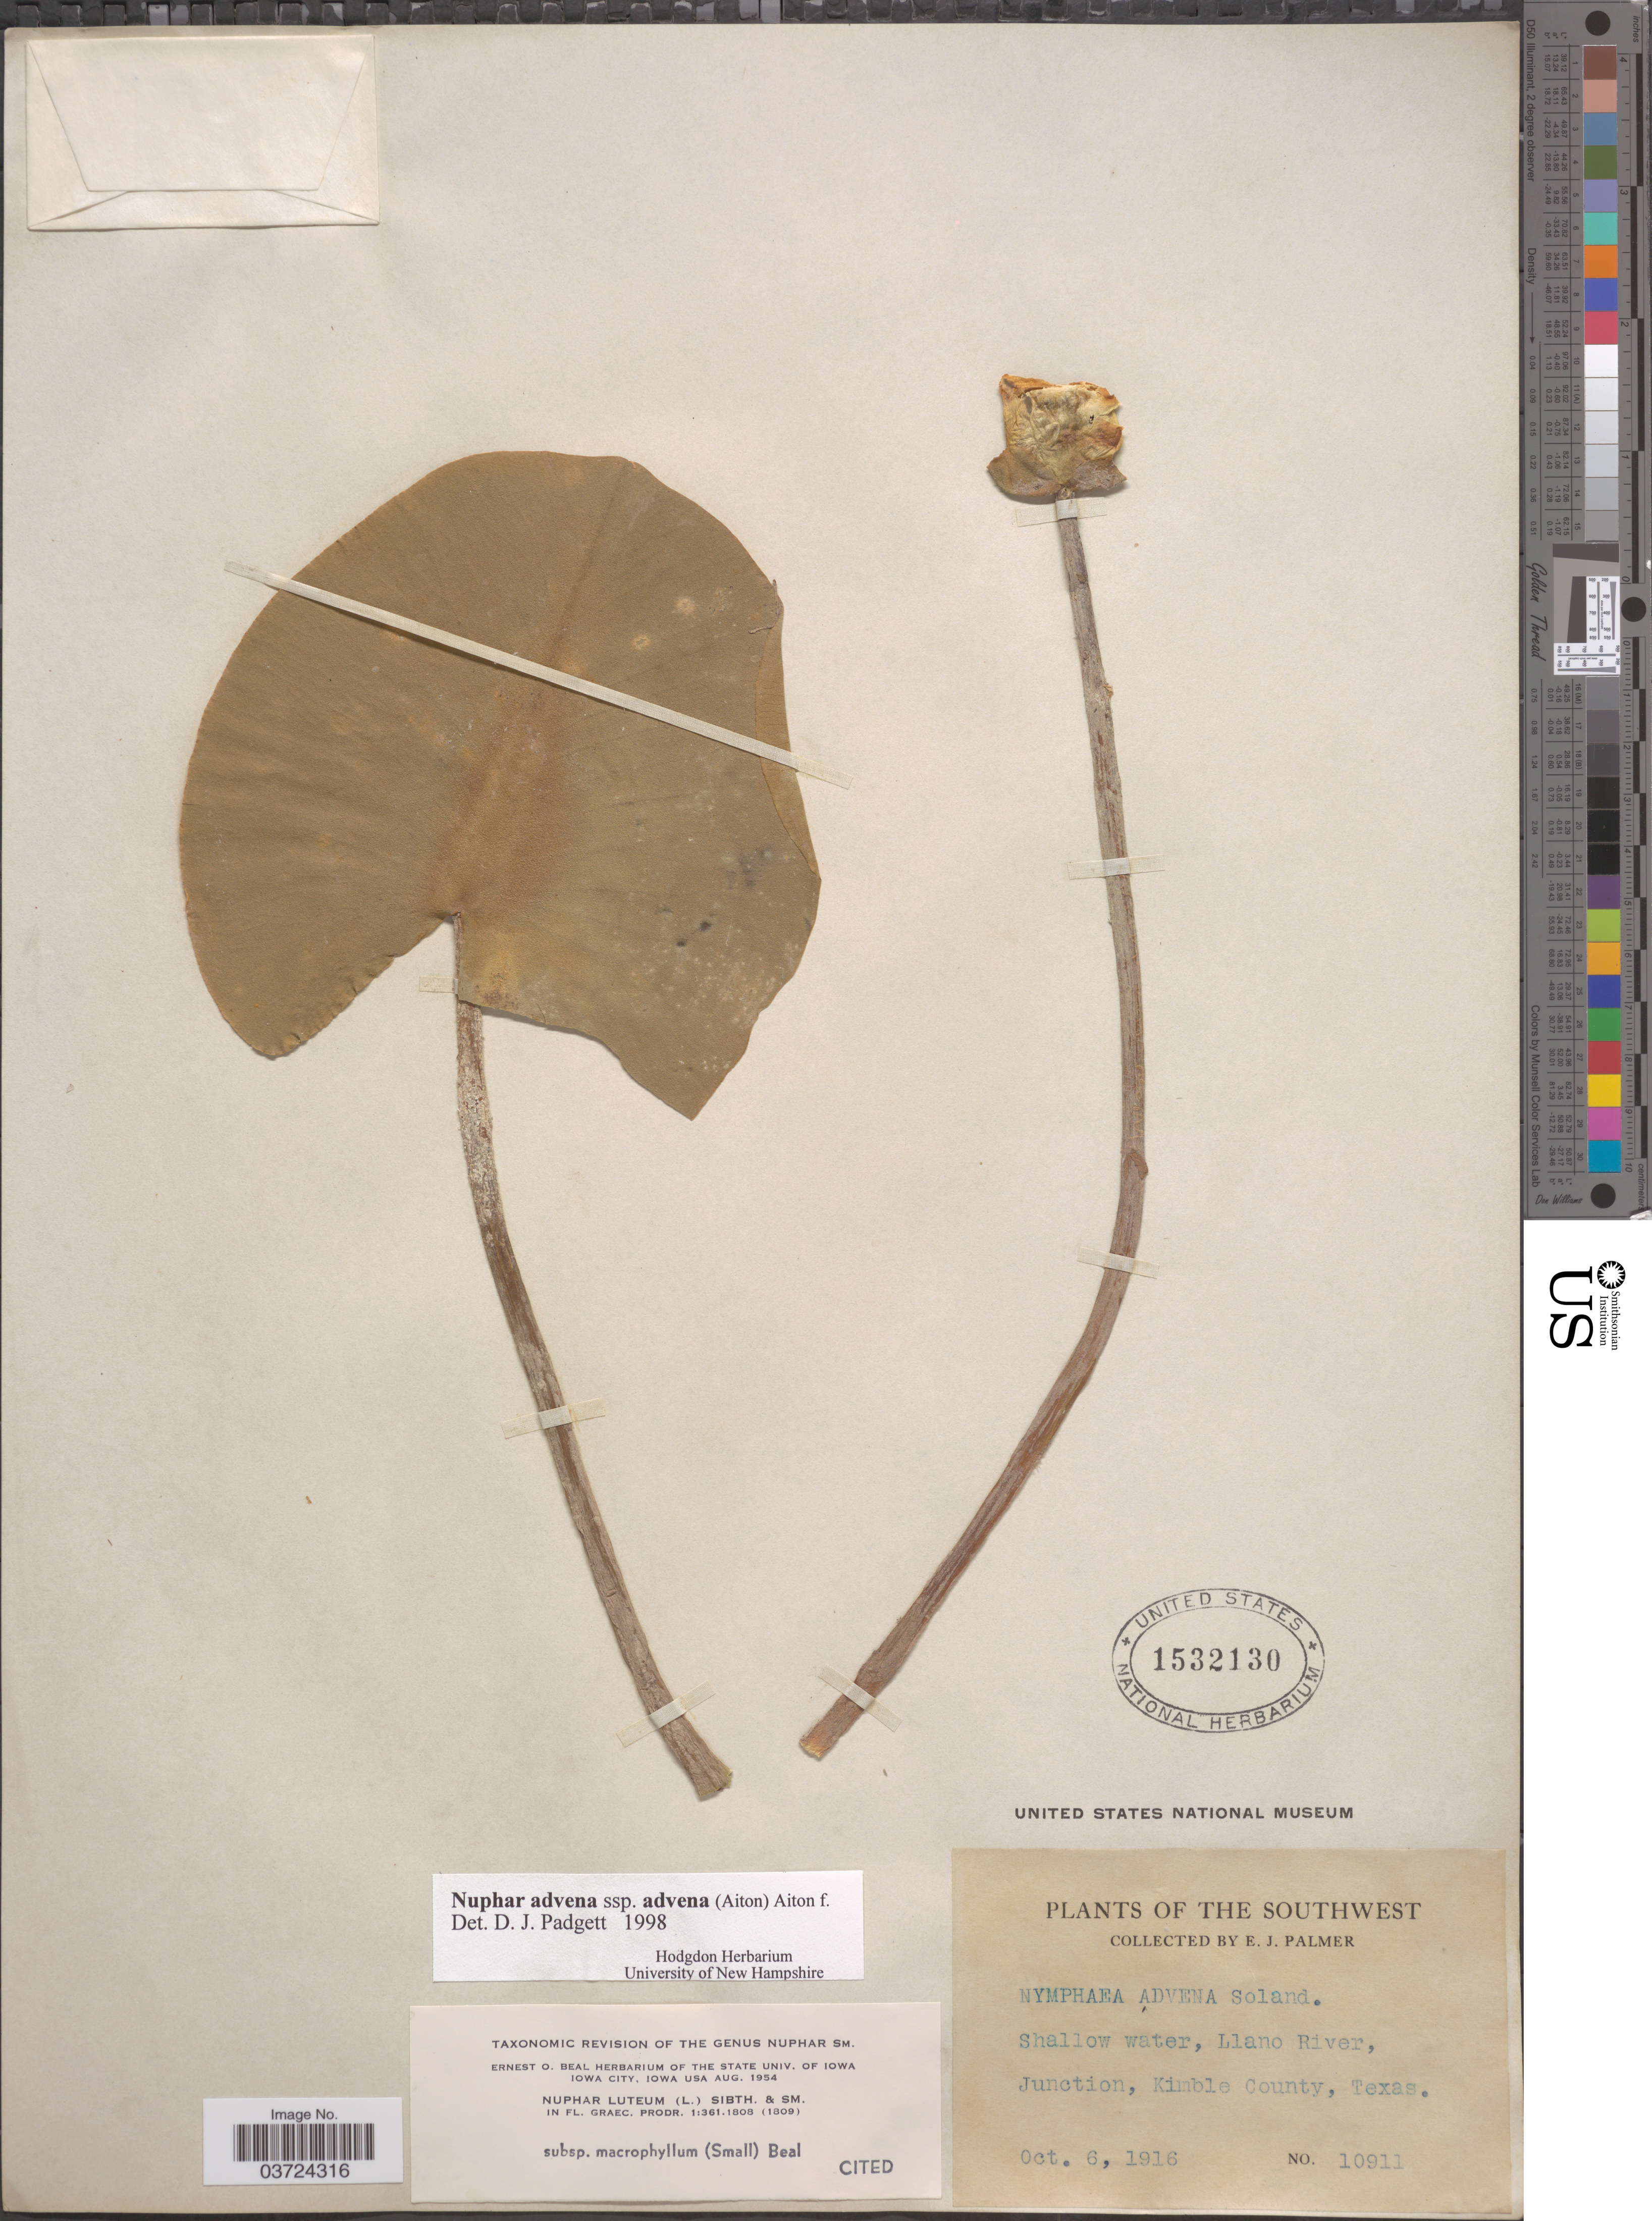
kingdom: Plantae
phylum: Tracheophyta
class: Magnoliopsida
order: Nymphaeales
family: Nymphaeaceae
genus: Nuphar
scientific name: Nuphar advena subsp. advena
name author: (Aiton) W.T. Aiton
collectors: E. J. Palmer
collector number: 10911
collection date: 1916-10-06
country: United States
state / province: Texas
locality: The Southwest. Llano River, Junction, Kimble County.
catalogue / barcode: US 1532130